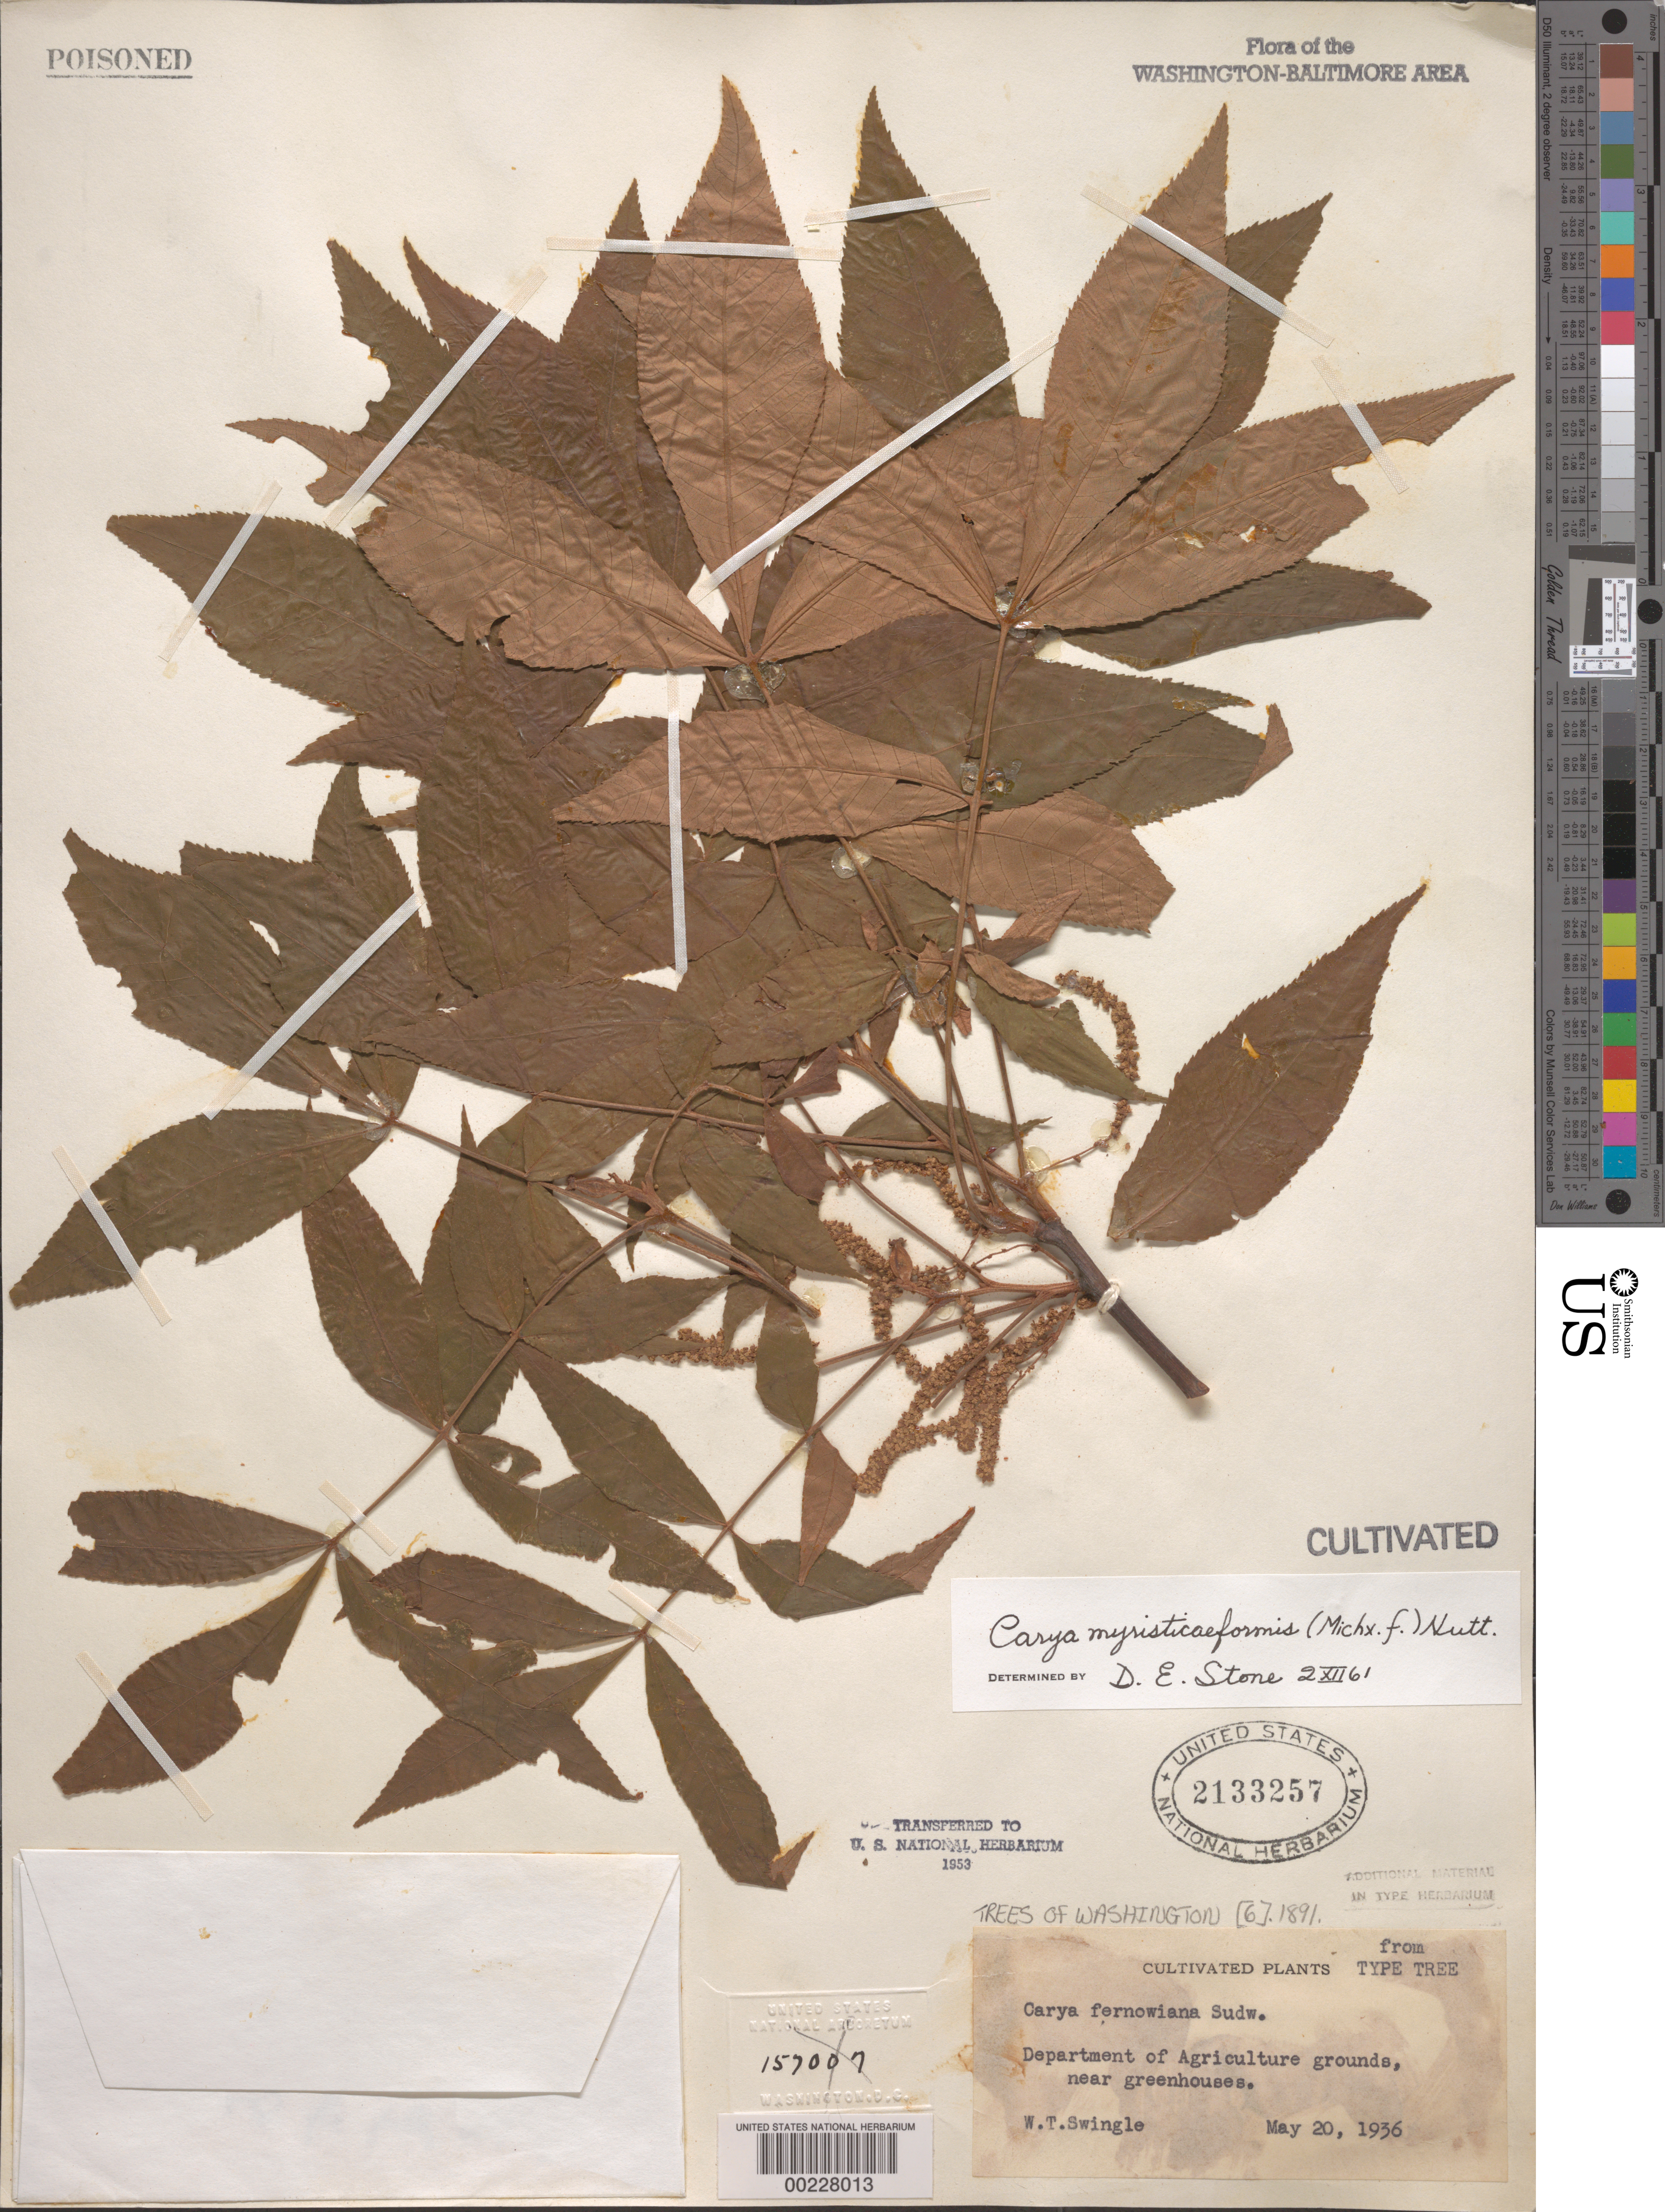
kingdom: Plantae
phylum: Tracheophyta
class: Magnoliopsida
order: Fagales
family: Juglandaceae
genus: Carya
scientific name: Carya myristiciformis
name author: (F. Michx.) Nutt.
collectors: W. T. Swingle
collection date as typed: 20 May 1936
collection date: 1936-05-20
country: United States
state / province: District of Columbia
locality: Agricultural grounds near Greenhouse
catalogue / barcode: US 2133257